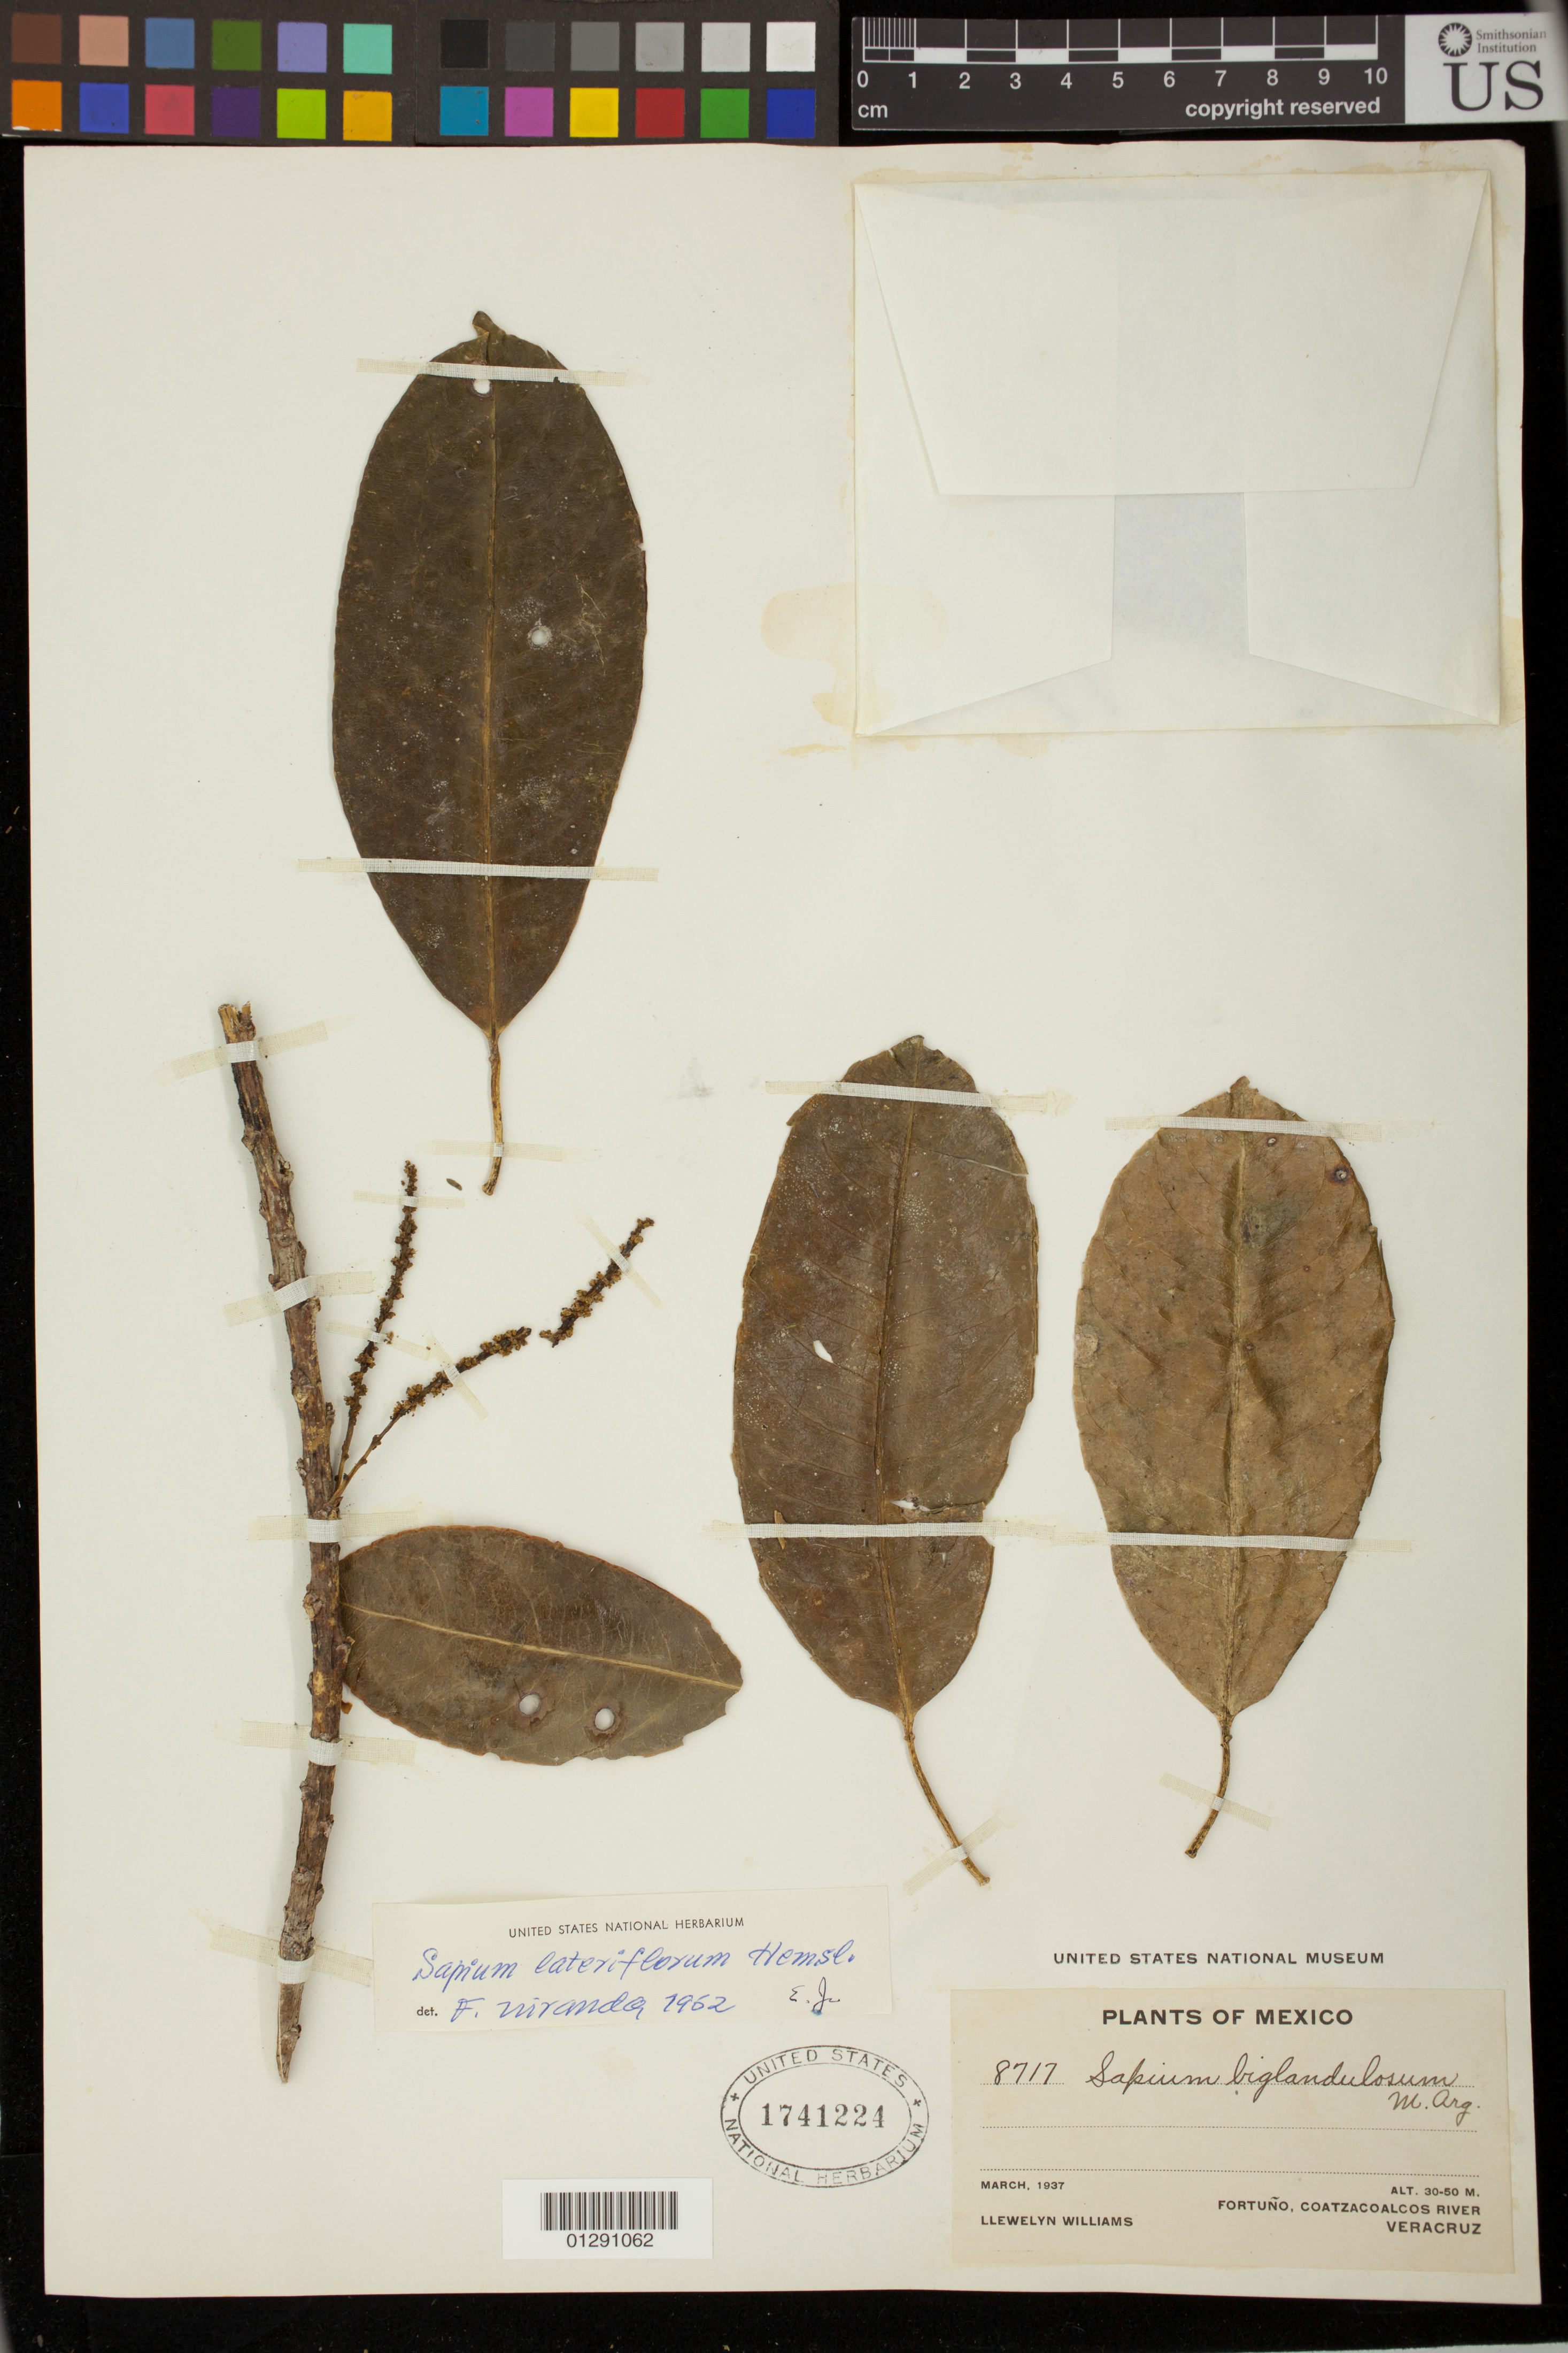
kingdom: Plantae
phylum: Tracheophyta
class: Magnoliopsida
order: Malpighiales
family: Euphorbiaceae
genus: Sapium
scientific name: Sapium lateriflorum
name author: Hemsl.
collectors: L. Williams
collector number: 8717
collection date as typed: Mar 1937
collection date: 1937-03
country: Mexico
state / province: Veracruz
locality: Fortuño, Coatzacoalcos River.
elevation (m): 30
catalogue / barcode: US 1741224